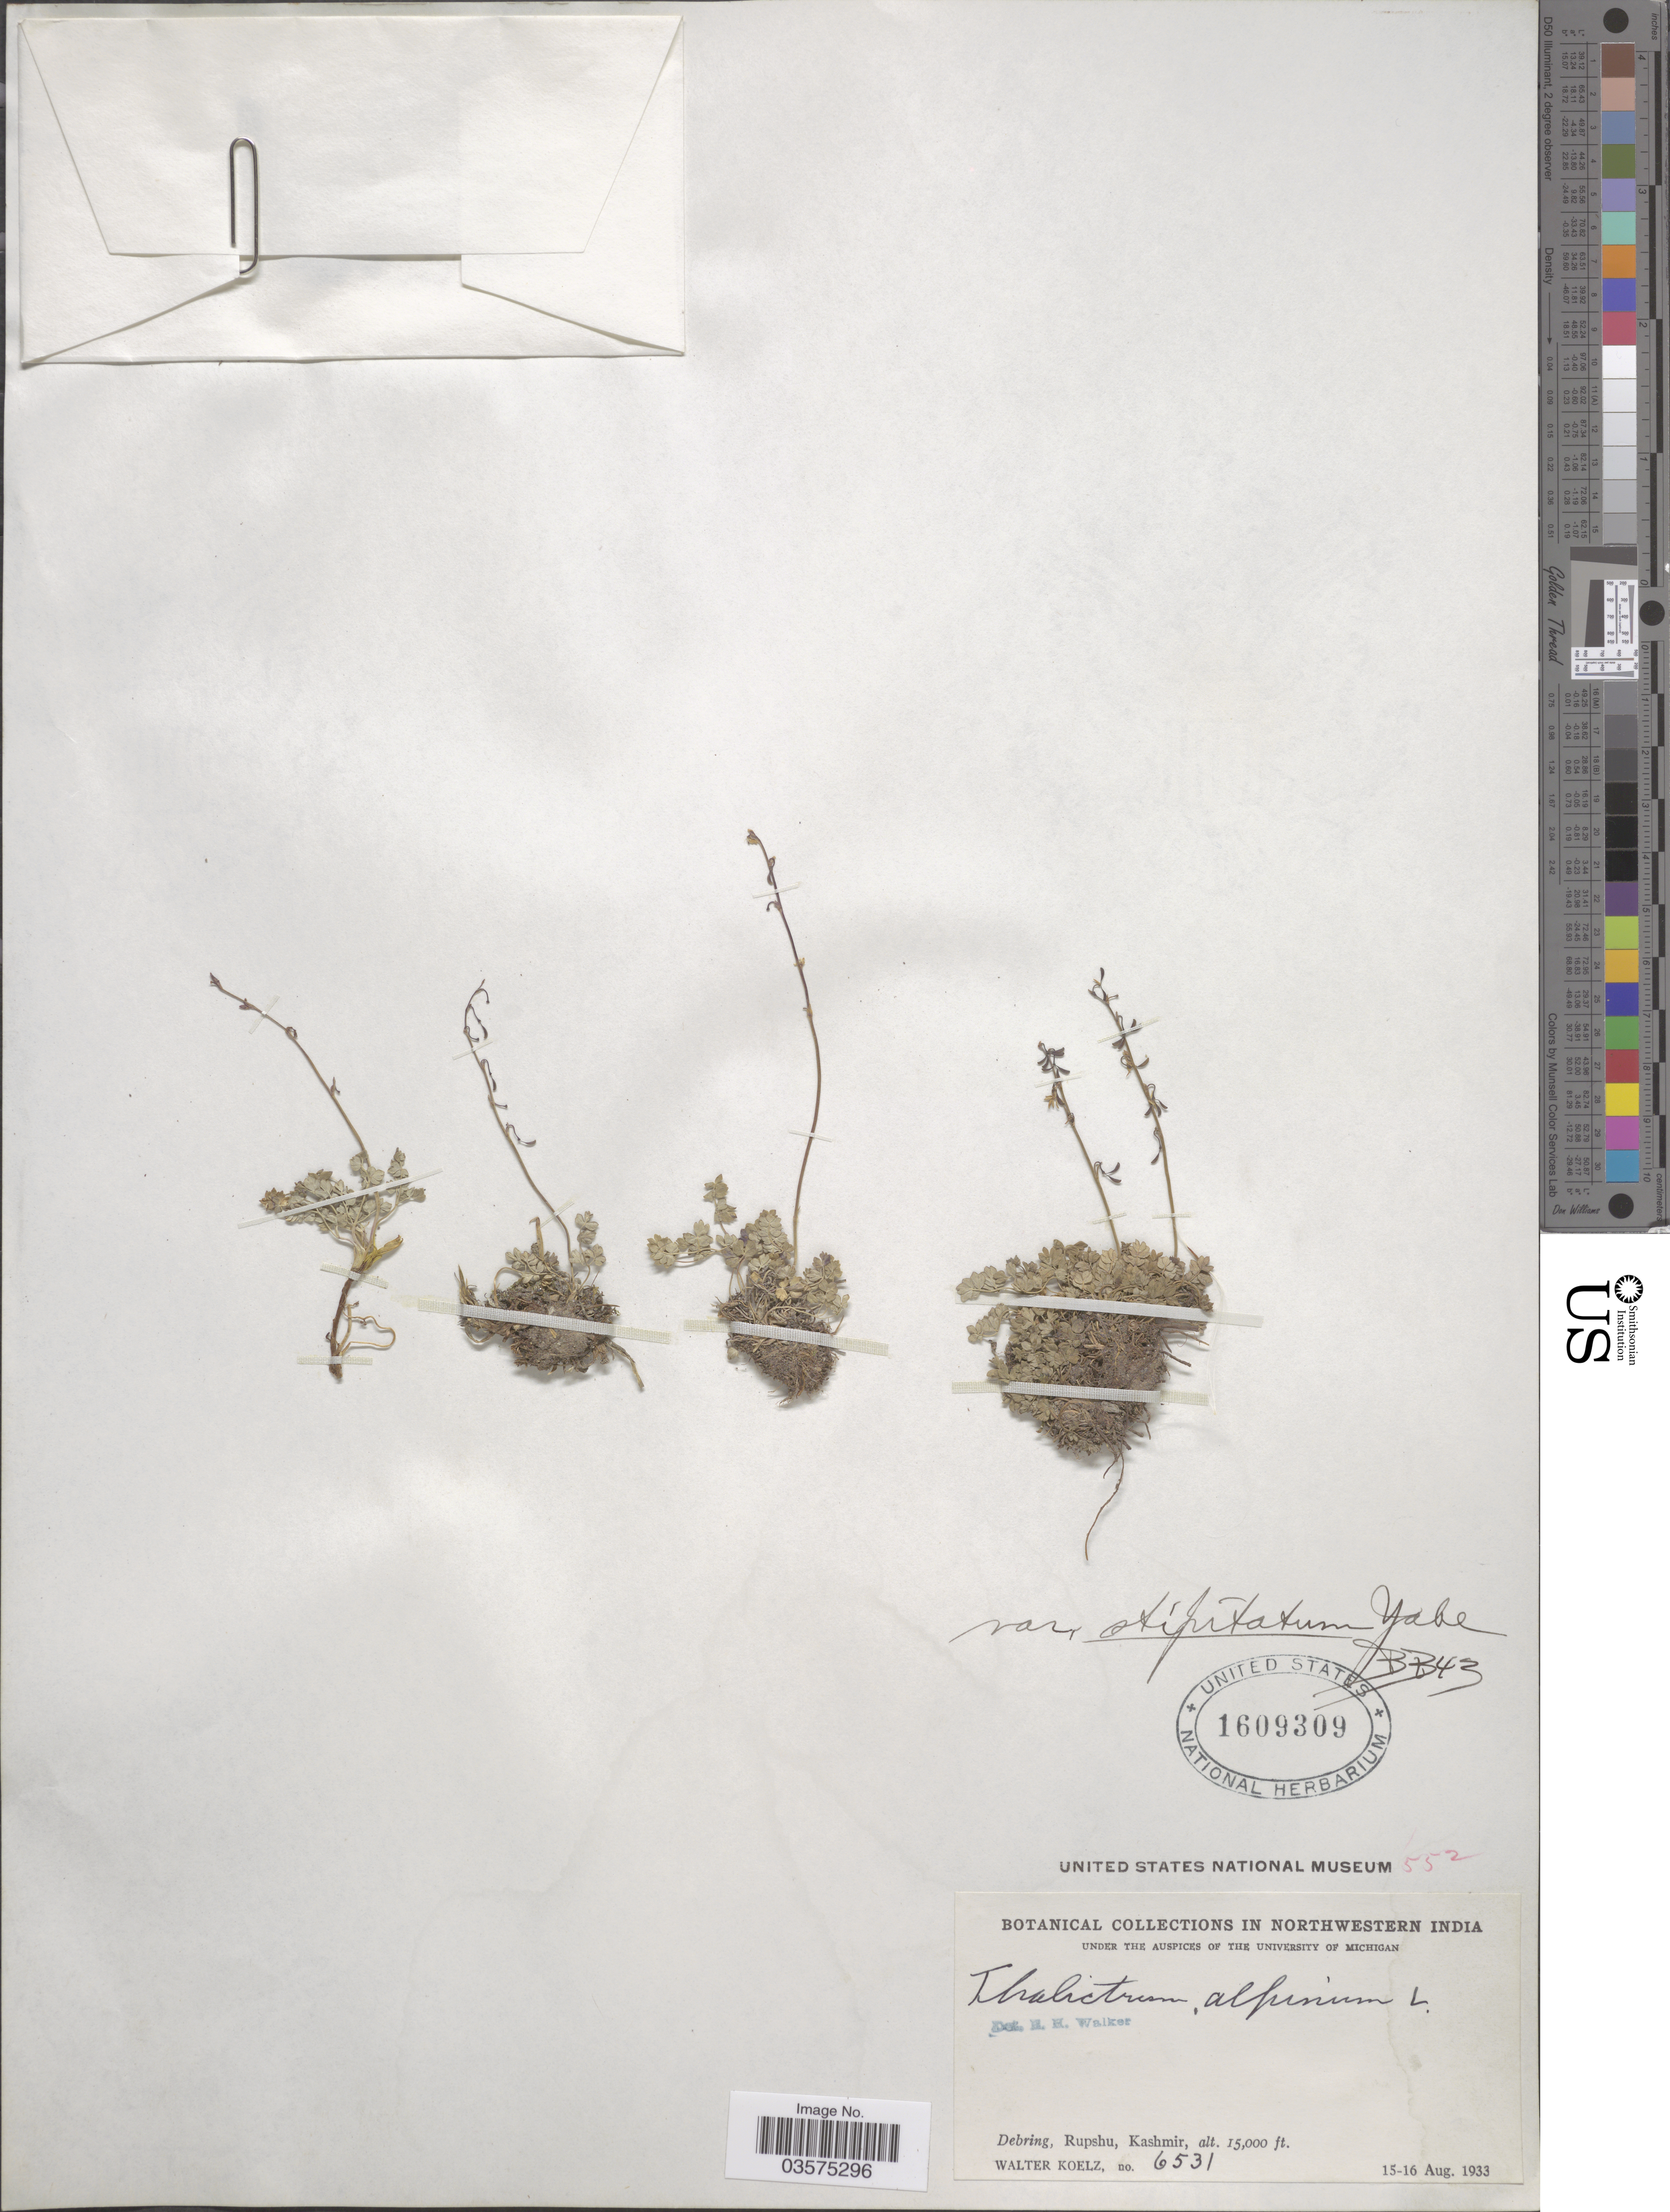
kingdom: Plantae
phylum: Tracheophyta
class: Magnoliopsida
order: Ranunculales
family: Ranunculaceae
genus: Thalictrum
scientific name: Thalictrum alpinum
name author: L.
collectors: W. N. Koelz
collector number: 6531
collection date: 1933-08-15/1933-08-16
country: India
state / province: Jammu and Kashmir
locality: Northwestern India. Debring, Rupshu, Kashmir.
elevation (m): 4572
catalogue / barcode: US 1609309